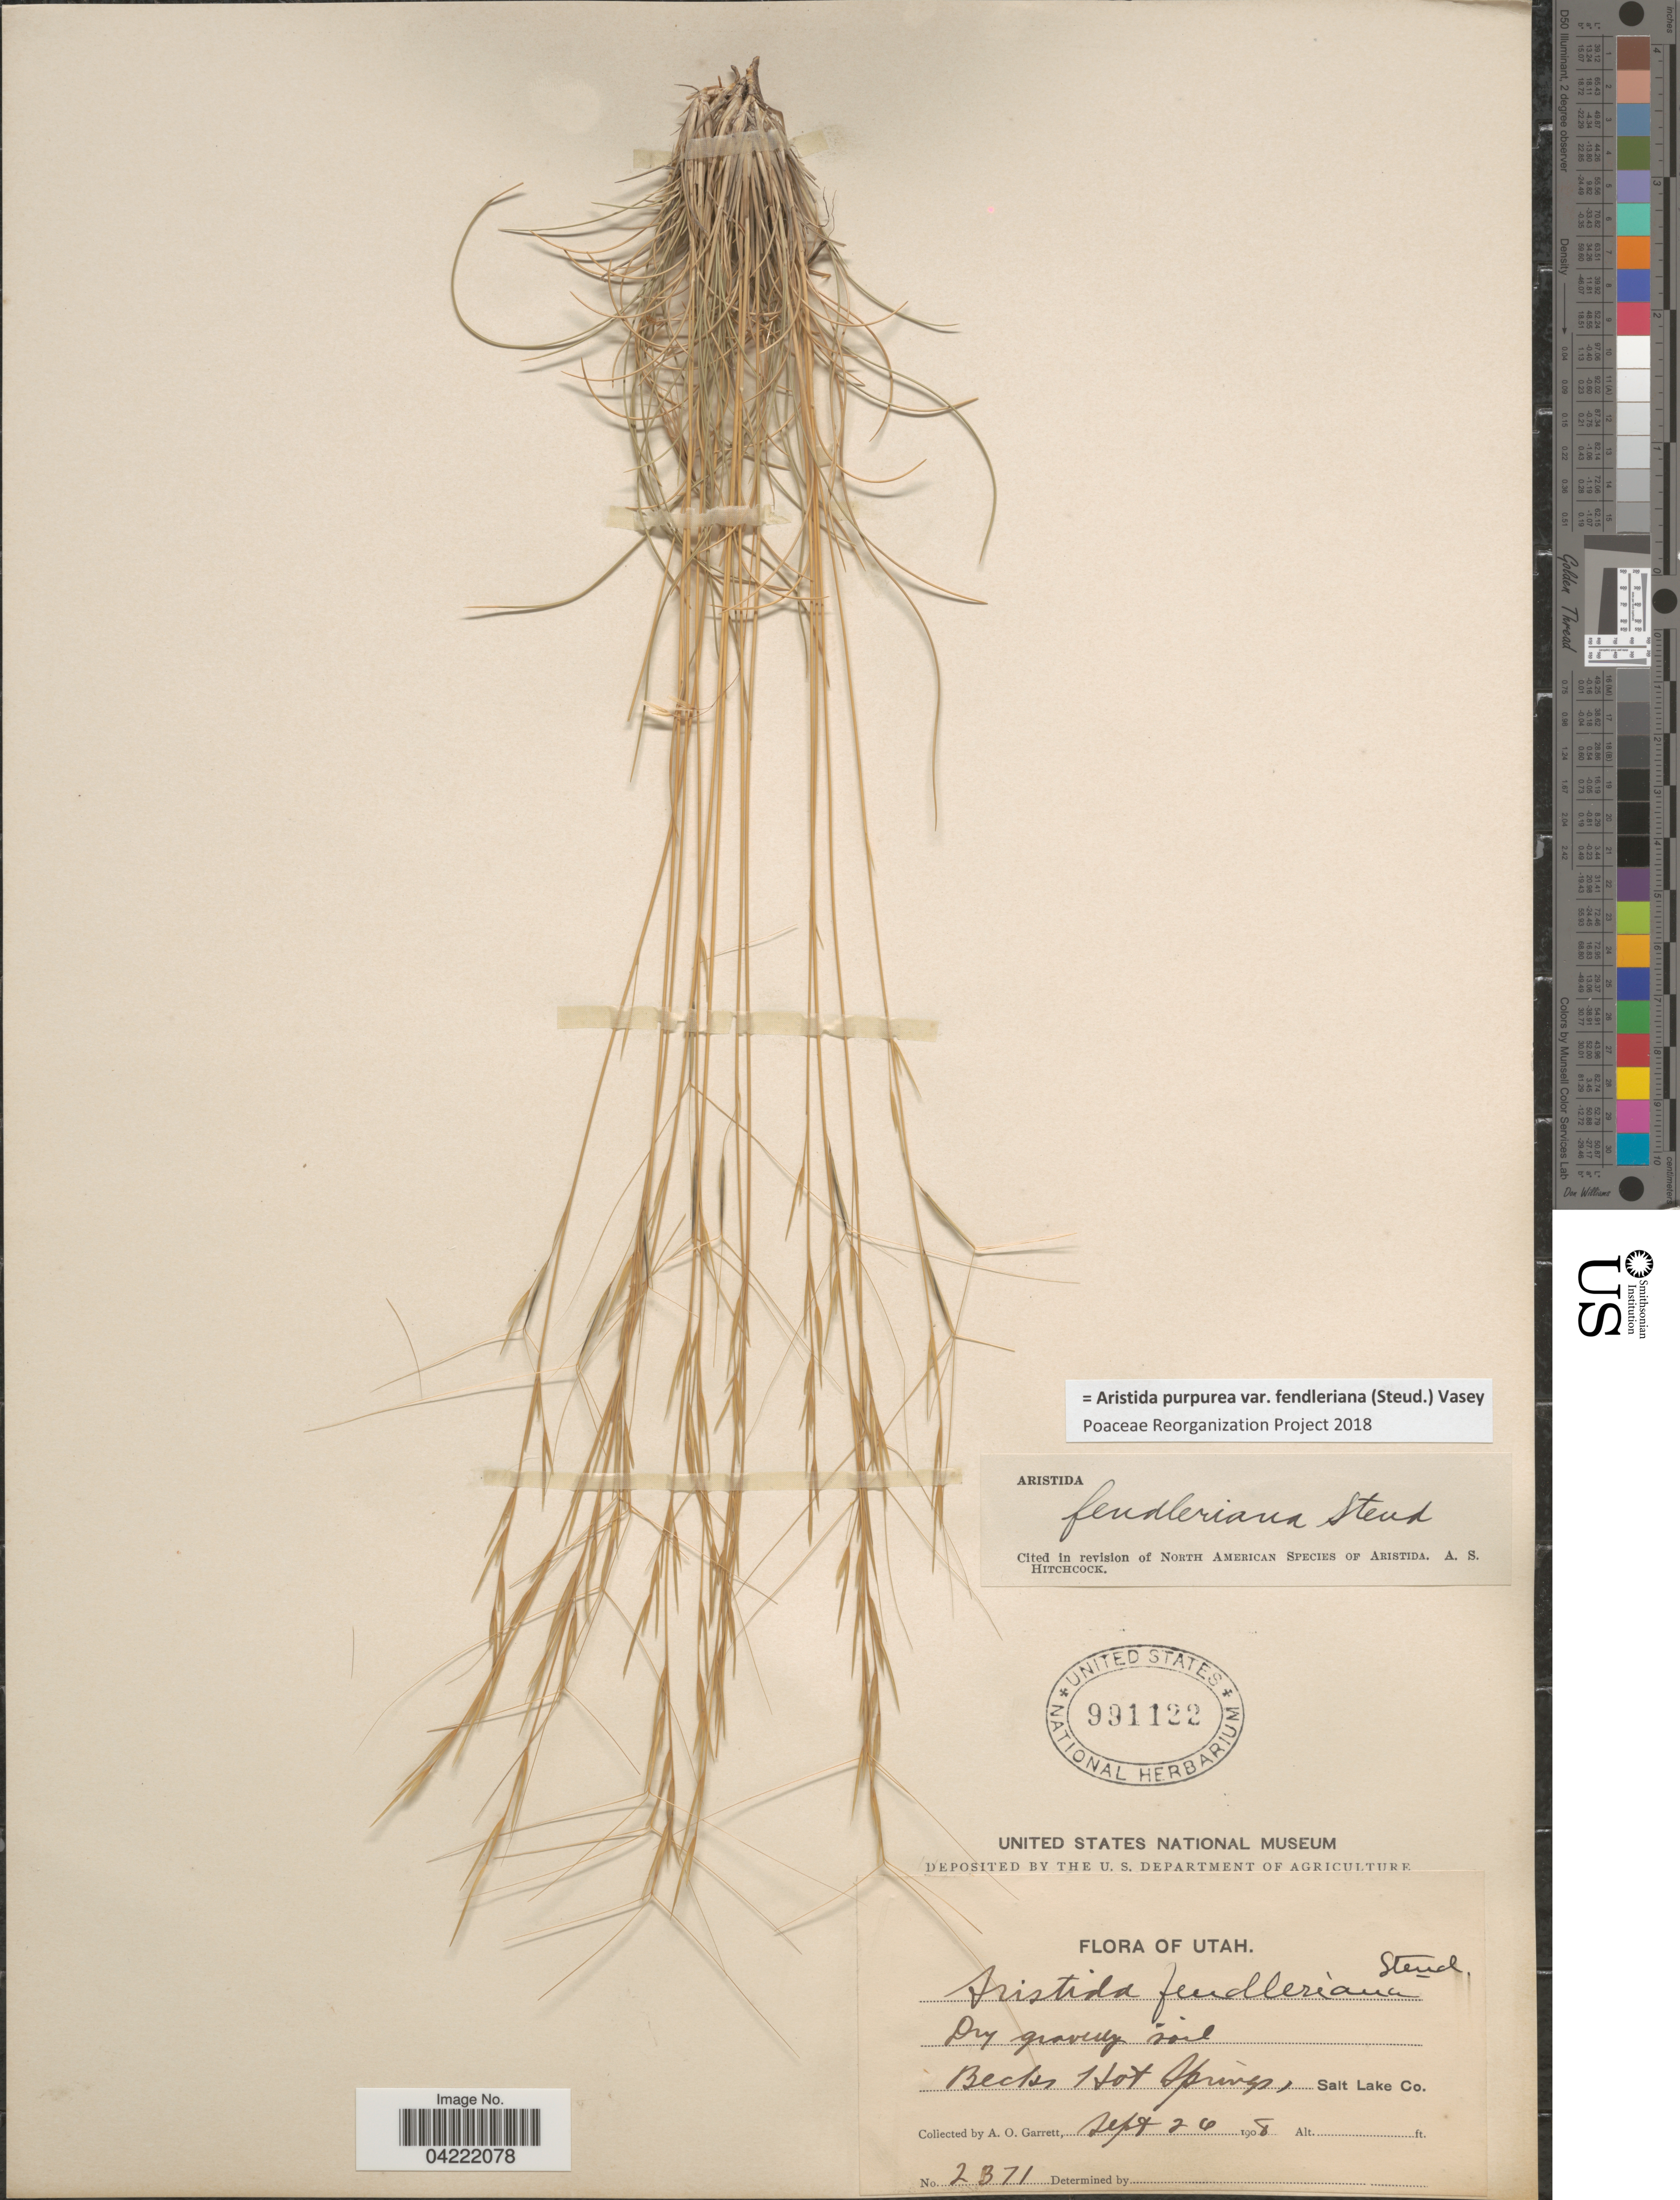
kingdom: Plantae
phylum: Tracheophyta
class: Liliopsida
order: Poales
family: Poaceae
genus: Aristida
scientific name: Aristida purpurea var. fendleriana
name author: (Steud.) Vasey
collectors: A. O. Garrett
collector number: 2371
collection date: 1908-09-20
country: United States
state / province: Utah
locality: Dry gravelly soil. Becks Hot Springs, Salt Lake Co.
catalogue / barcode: US 991122